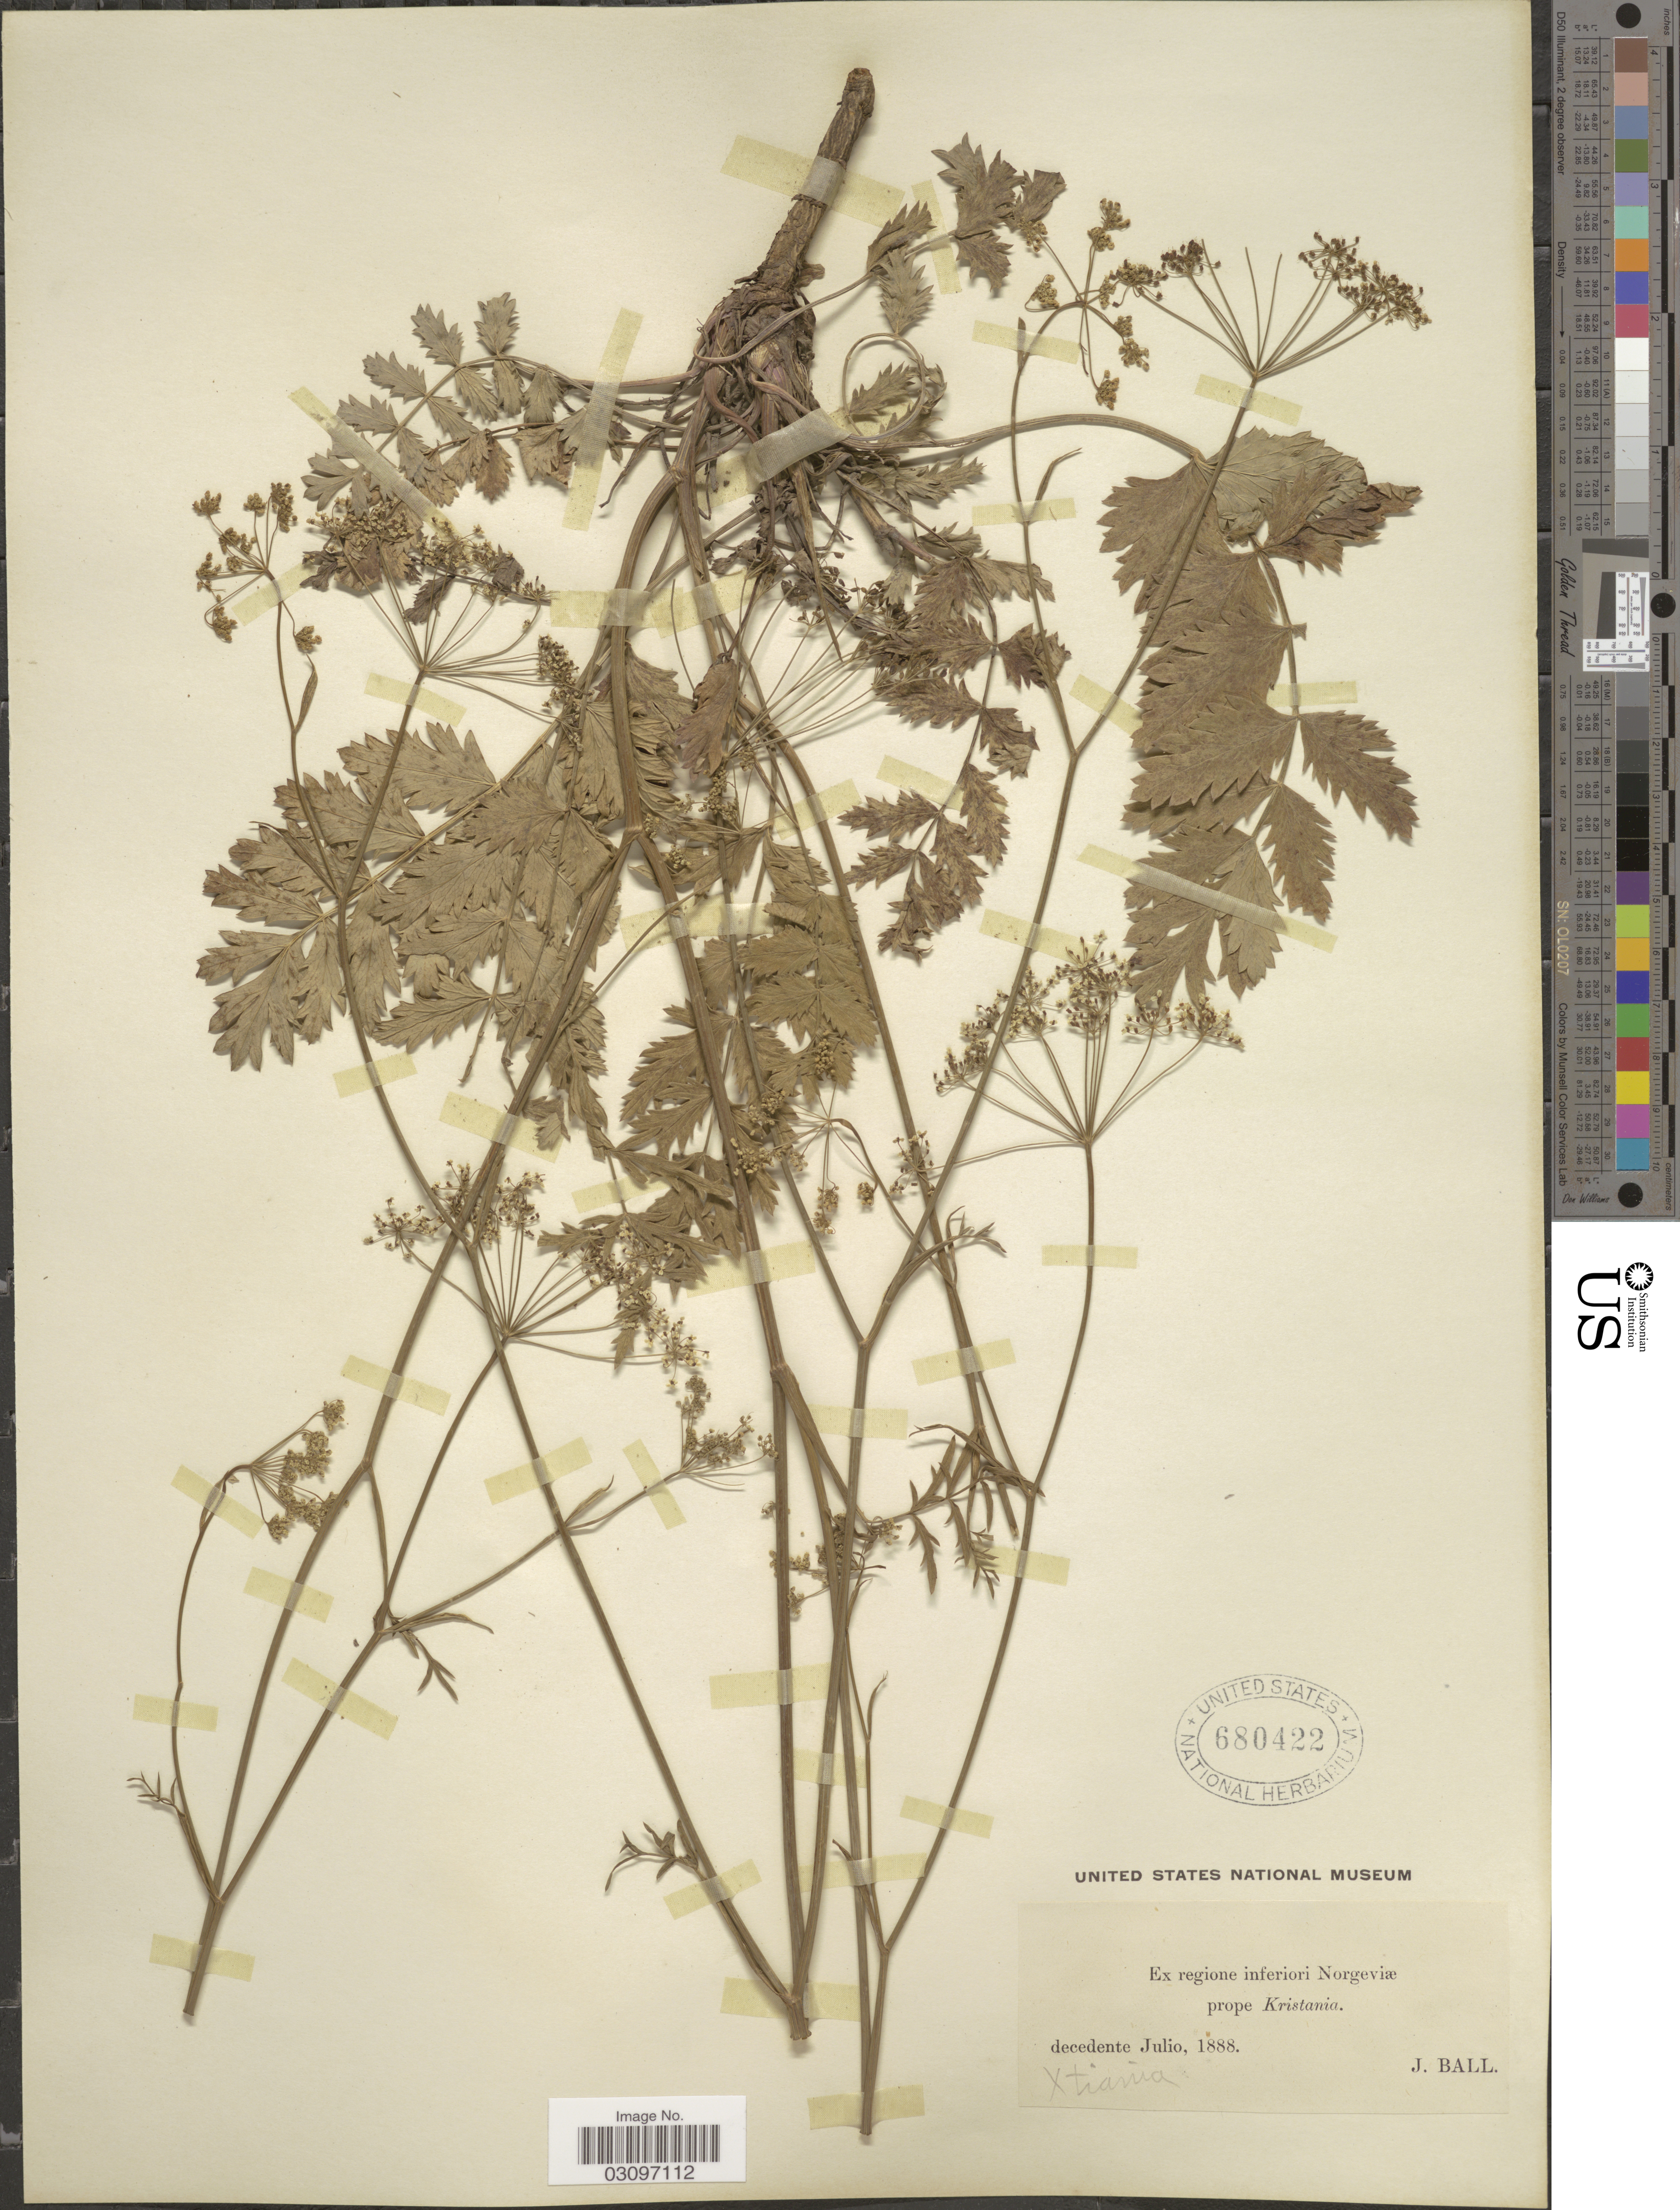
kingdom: Plantae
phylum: Tracheophyta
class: Magnoliopsida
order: Apiales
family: Apiaceae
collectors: J. Ball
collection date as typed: decedente Julio, 1888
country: Norway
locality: Ex regione inferiori Norgeviæ prope Kristania.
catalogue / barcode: US 680422